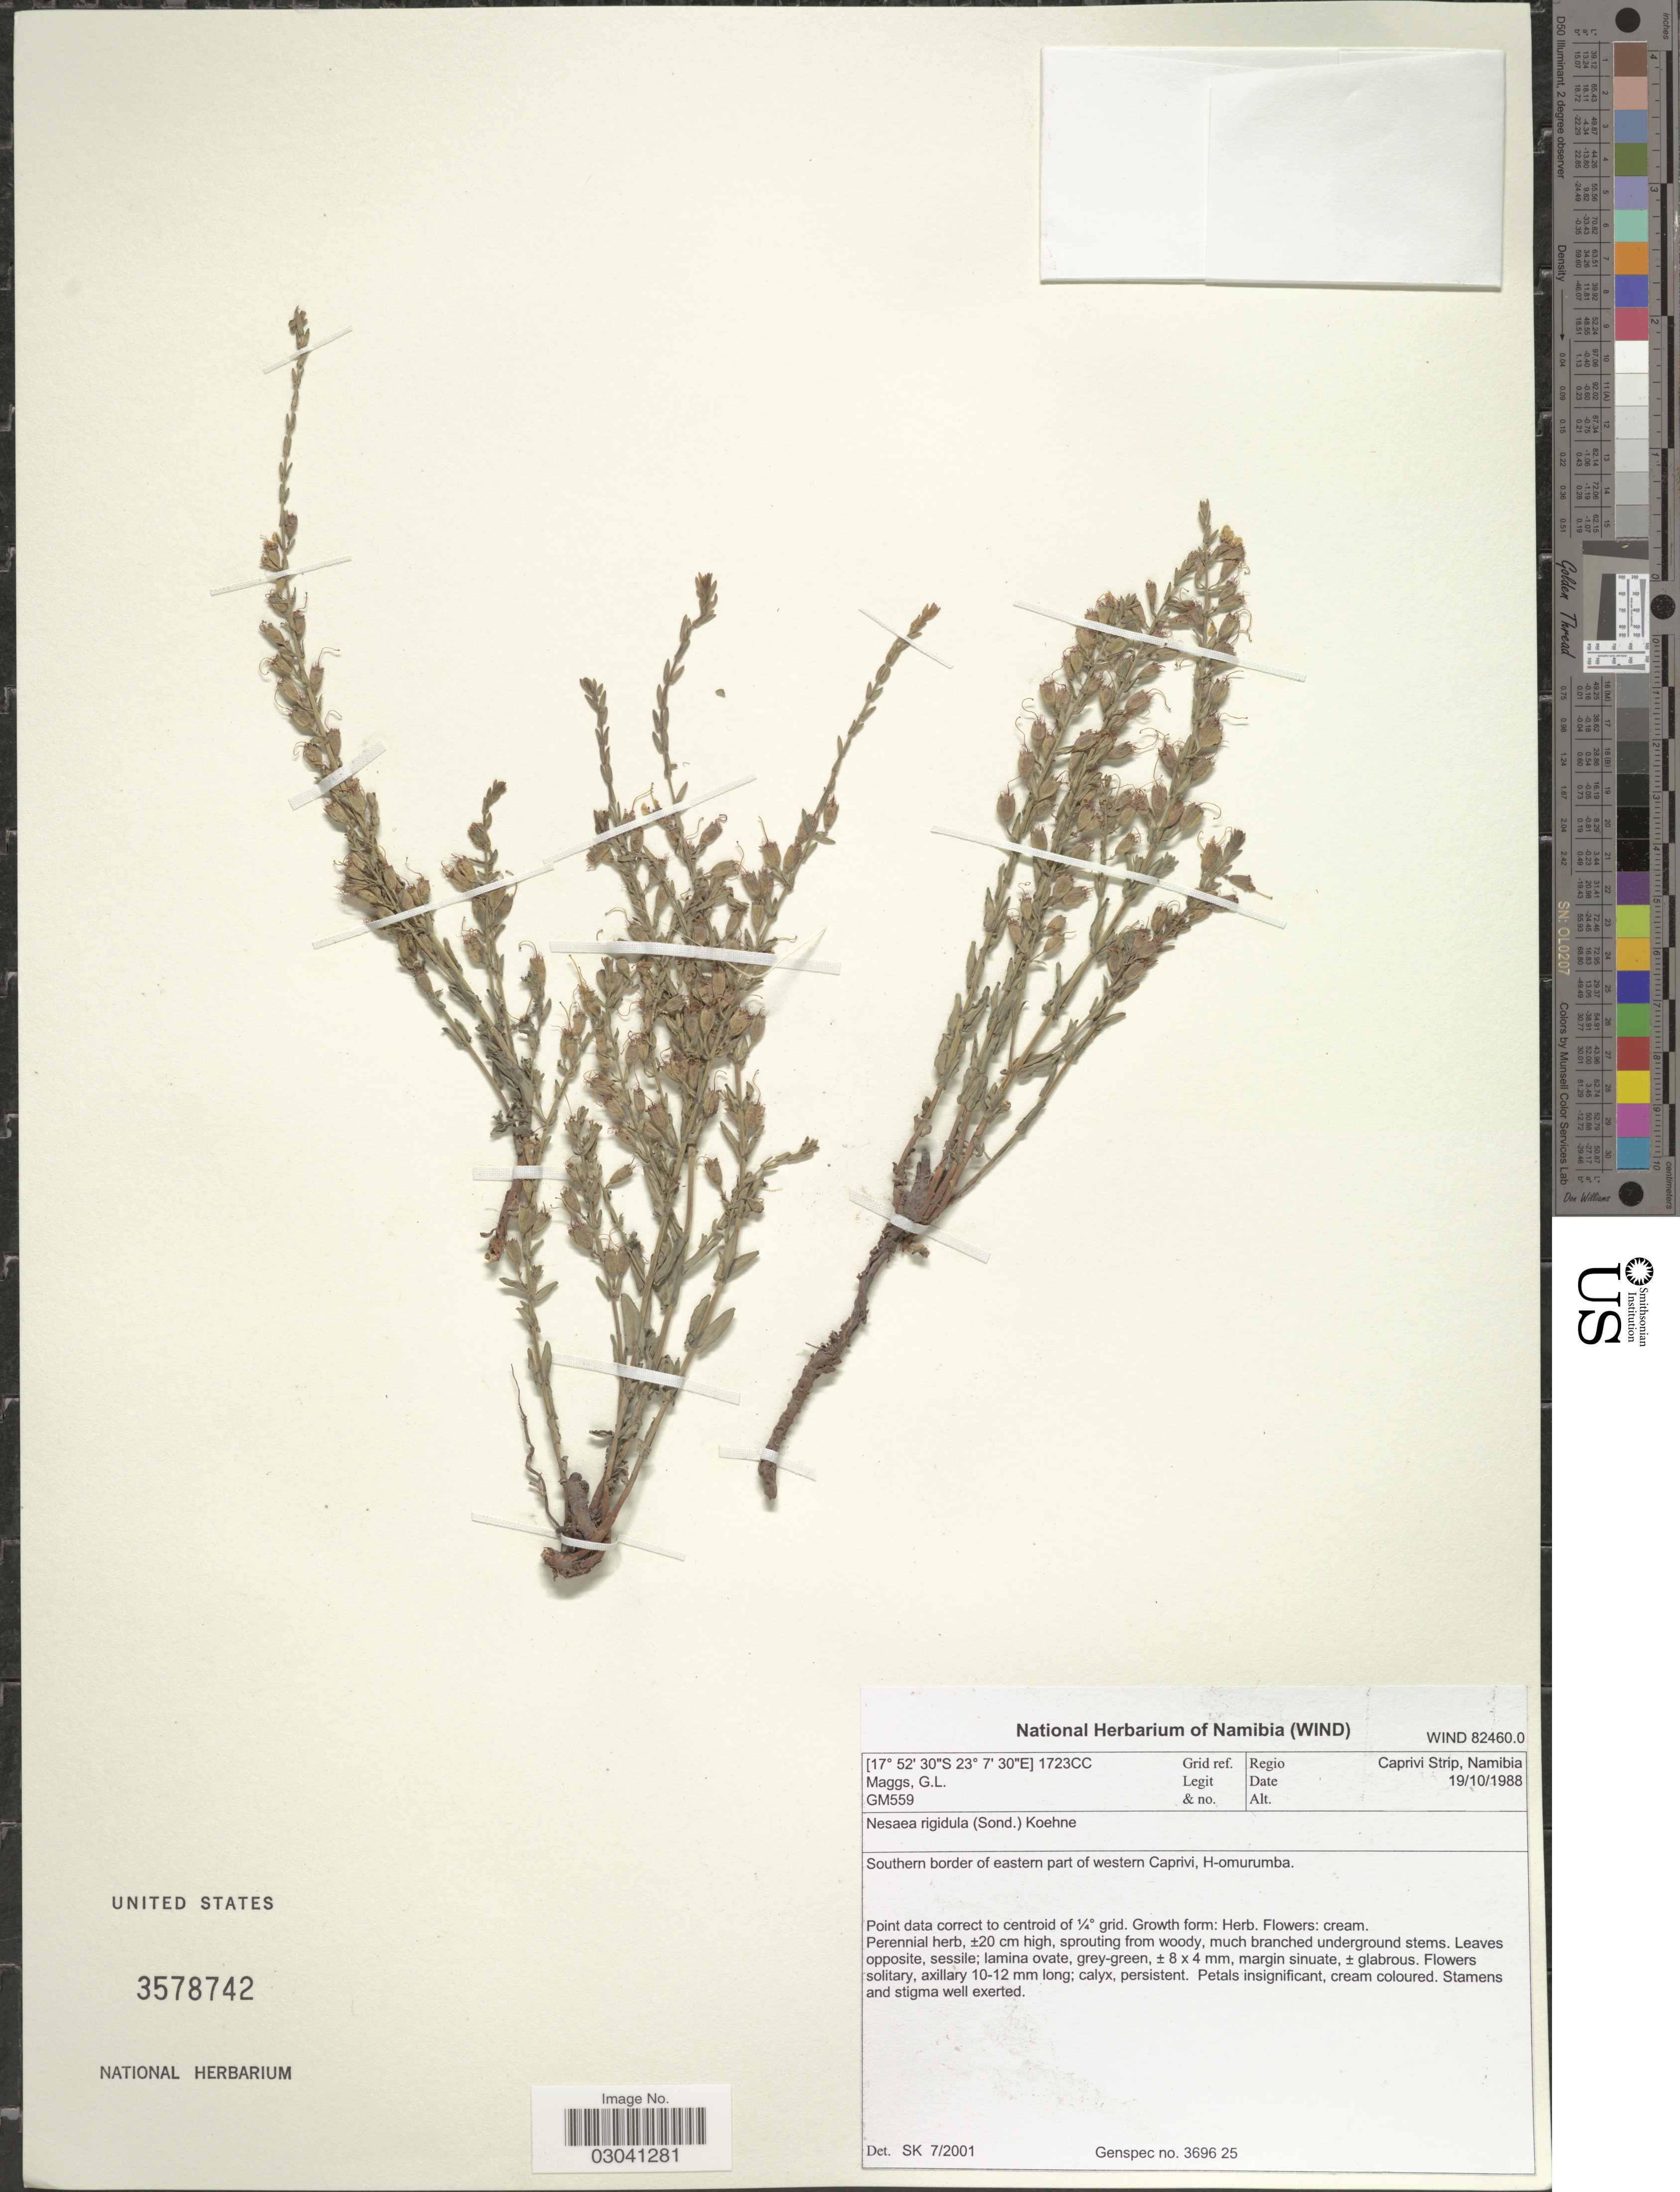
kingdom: Plantae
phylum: Tracheophyta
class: Magnoliopsida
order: Myrtales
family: Lythraceae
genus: Ammannia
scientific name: Ammannia rigidula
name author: (Sond.) S.A. Graham & Gandhi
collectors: G. Maggs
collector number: GM559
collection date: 1988-10-19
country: Namibia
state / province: Caprivi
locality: Grid Ref. 1723CC, Regio Caprivi Strip, Namibia, Southern border of eastern part of Western Caprivi, H-omurumba.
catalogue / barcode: US 3578742